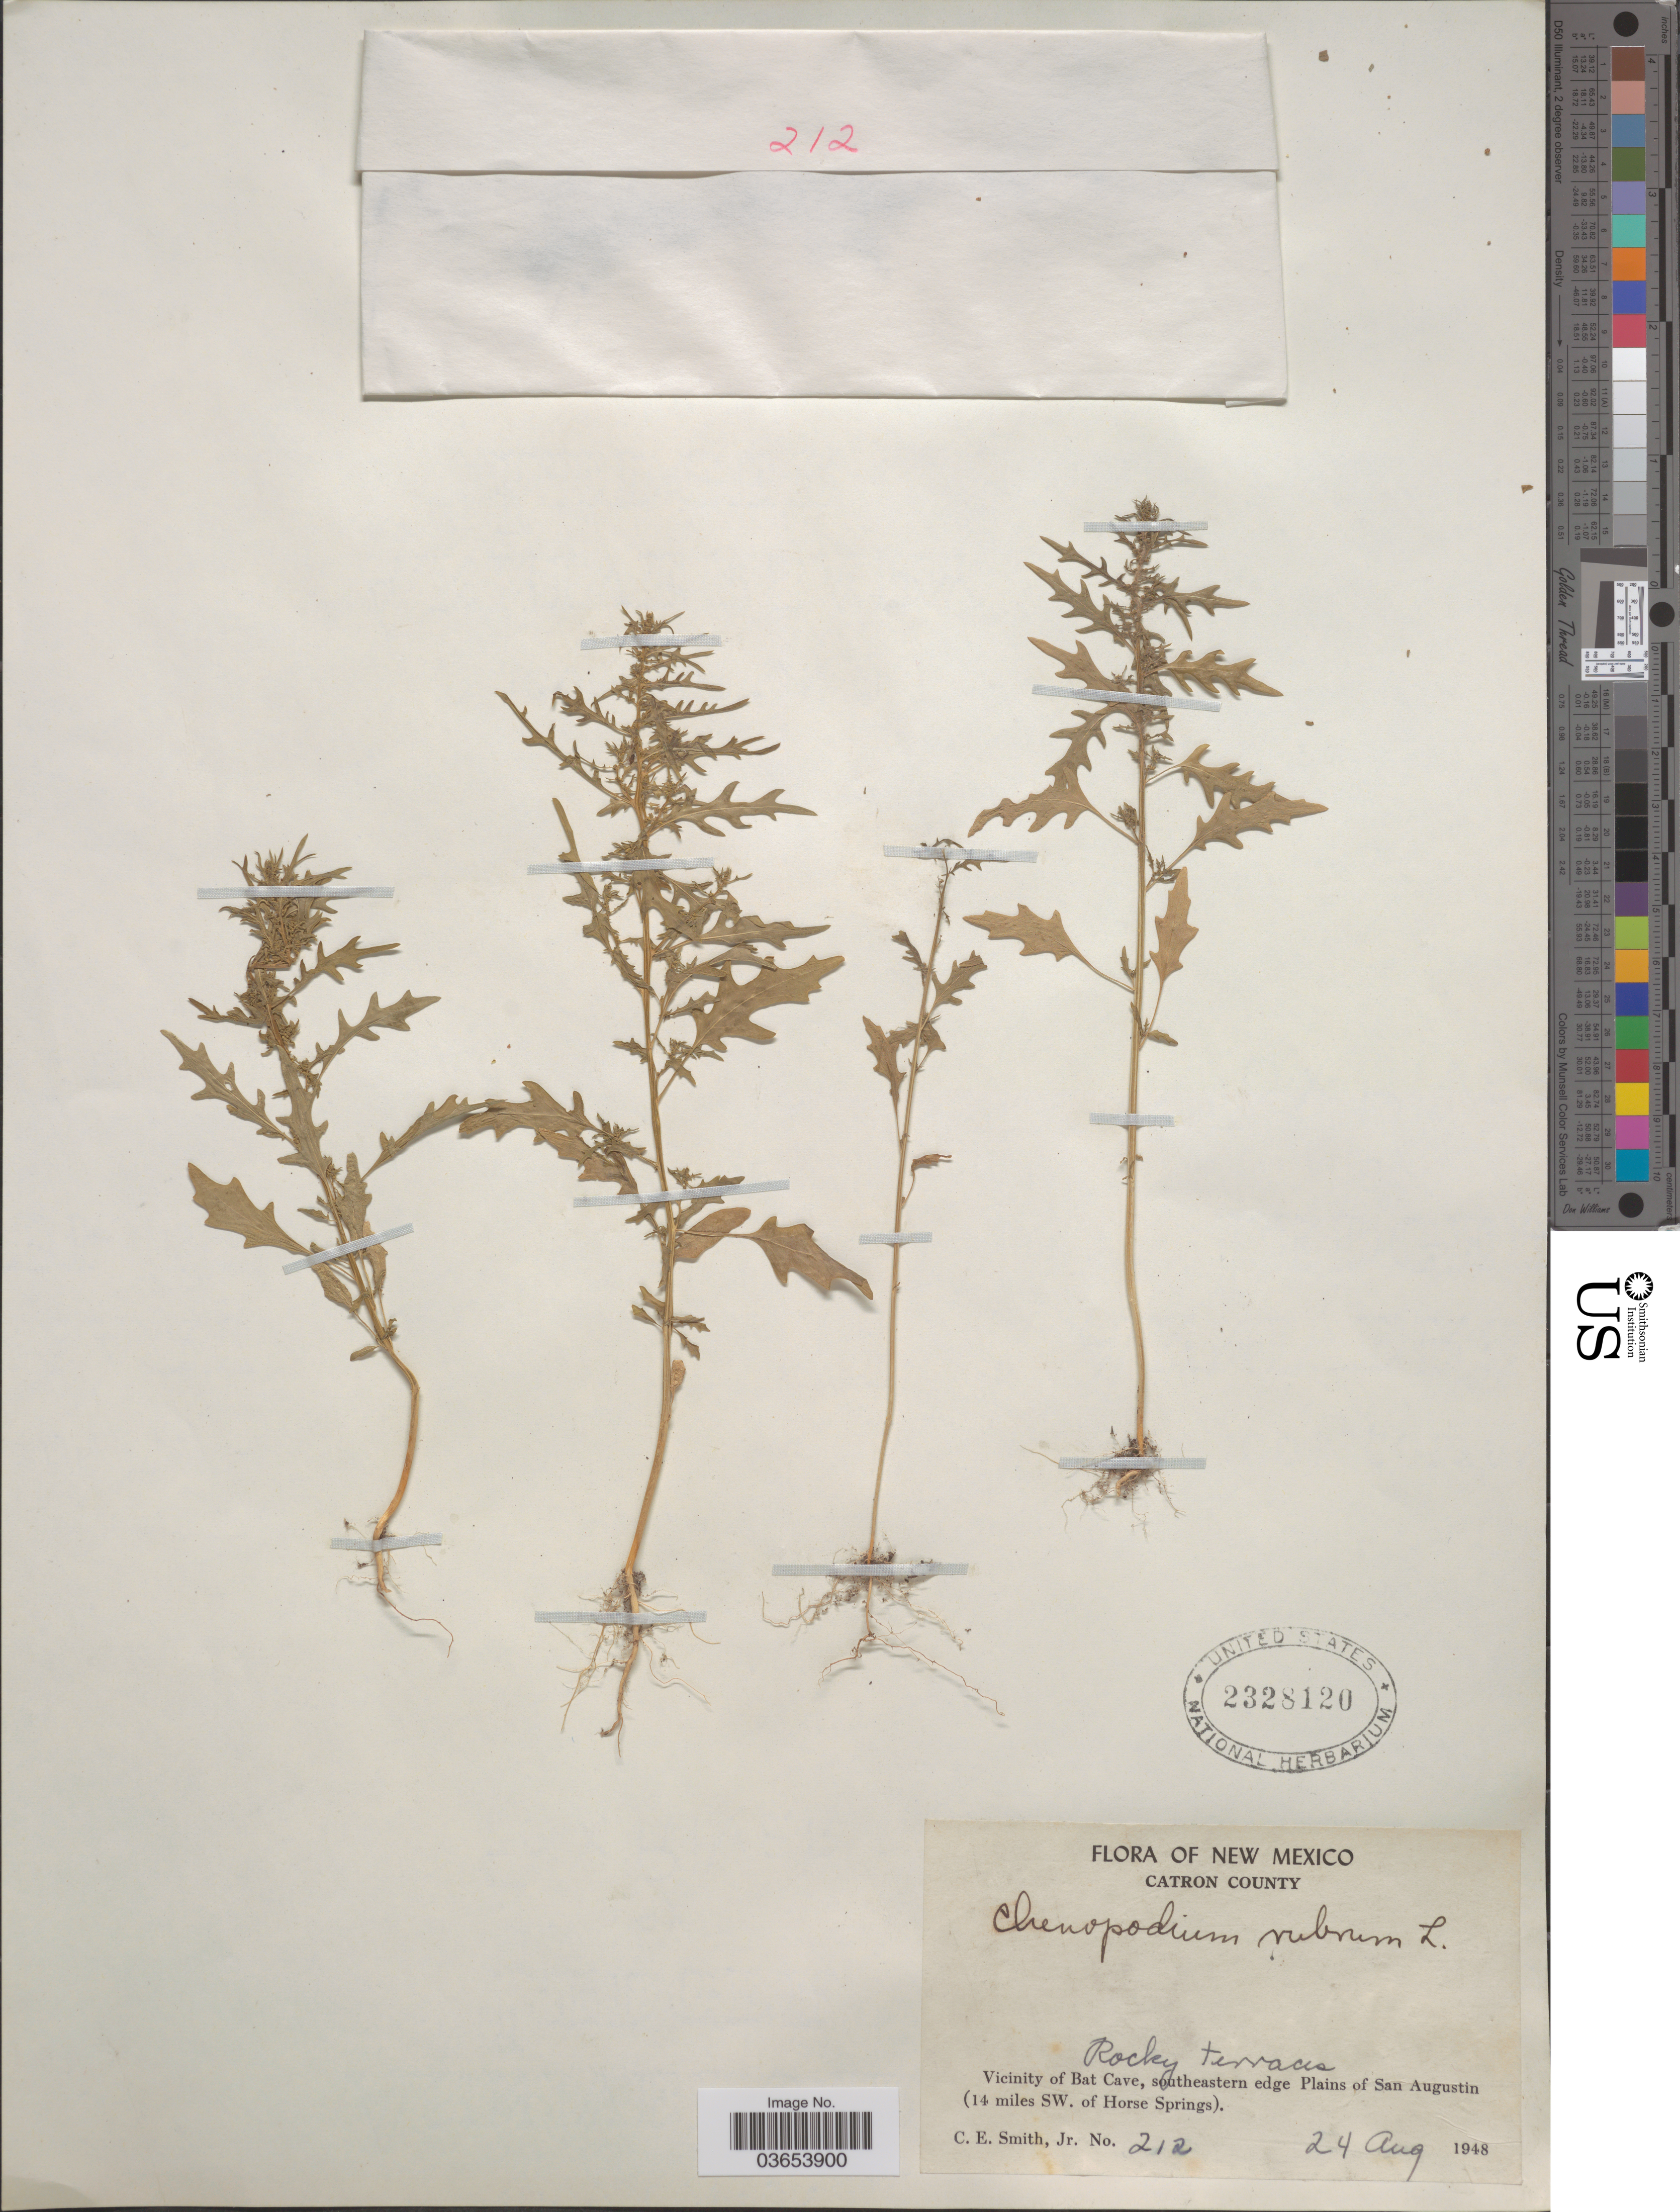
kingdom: Plantae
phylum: Tracheophyta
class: Magnoliopsida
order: Caryophyllales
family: Amaranthaceae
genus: Chenopodium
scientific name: Chenopodium rubrum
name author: L.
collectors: C. E. Smith Jr.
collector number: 212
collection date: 1948-08-24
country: United States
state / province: New Mexico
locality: Catron County. Rocky terraces. Vicinity of Bat Cave, southeastern edge Plains of San Augustin (14 miles SW. of Horse Springs).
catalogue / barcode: US 2328120